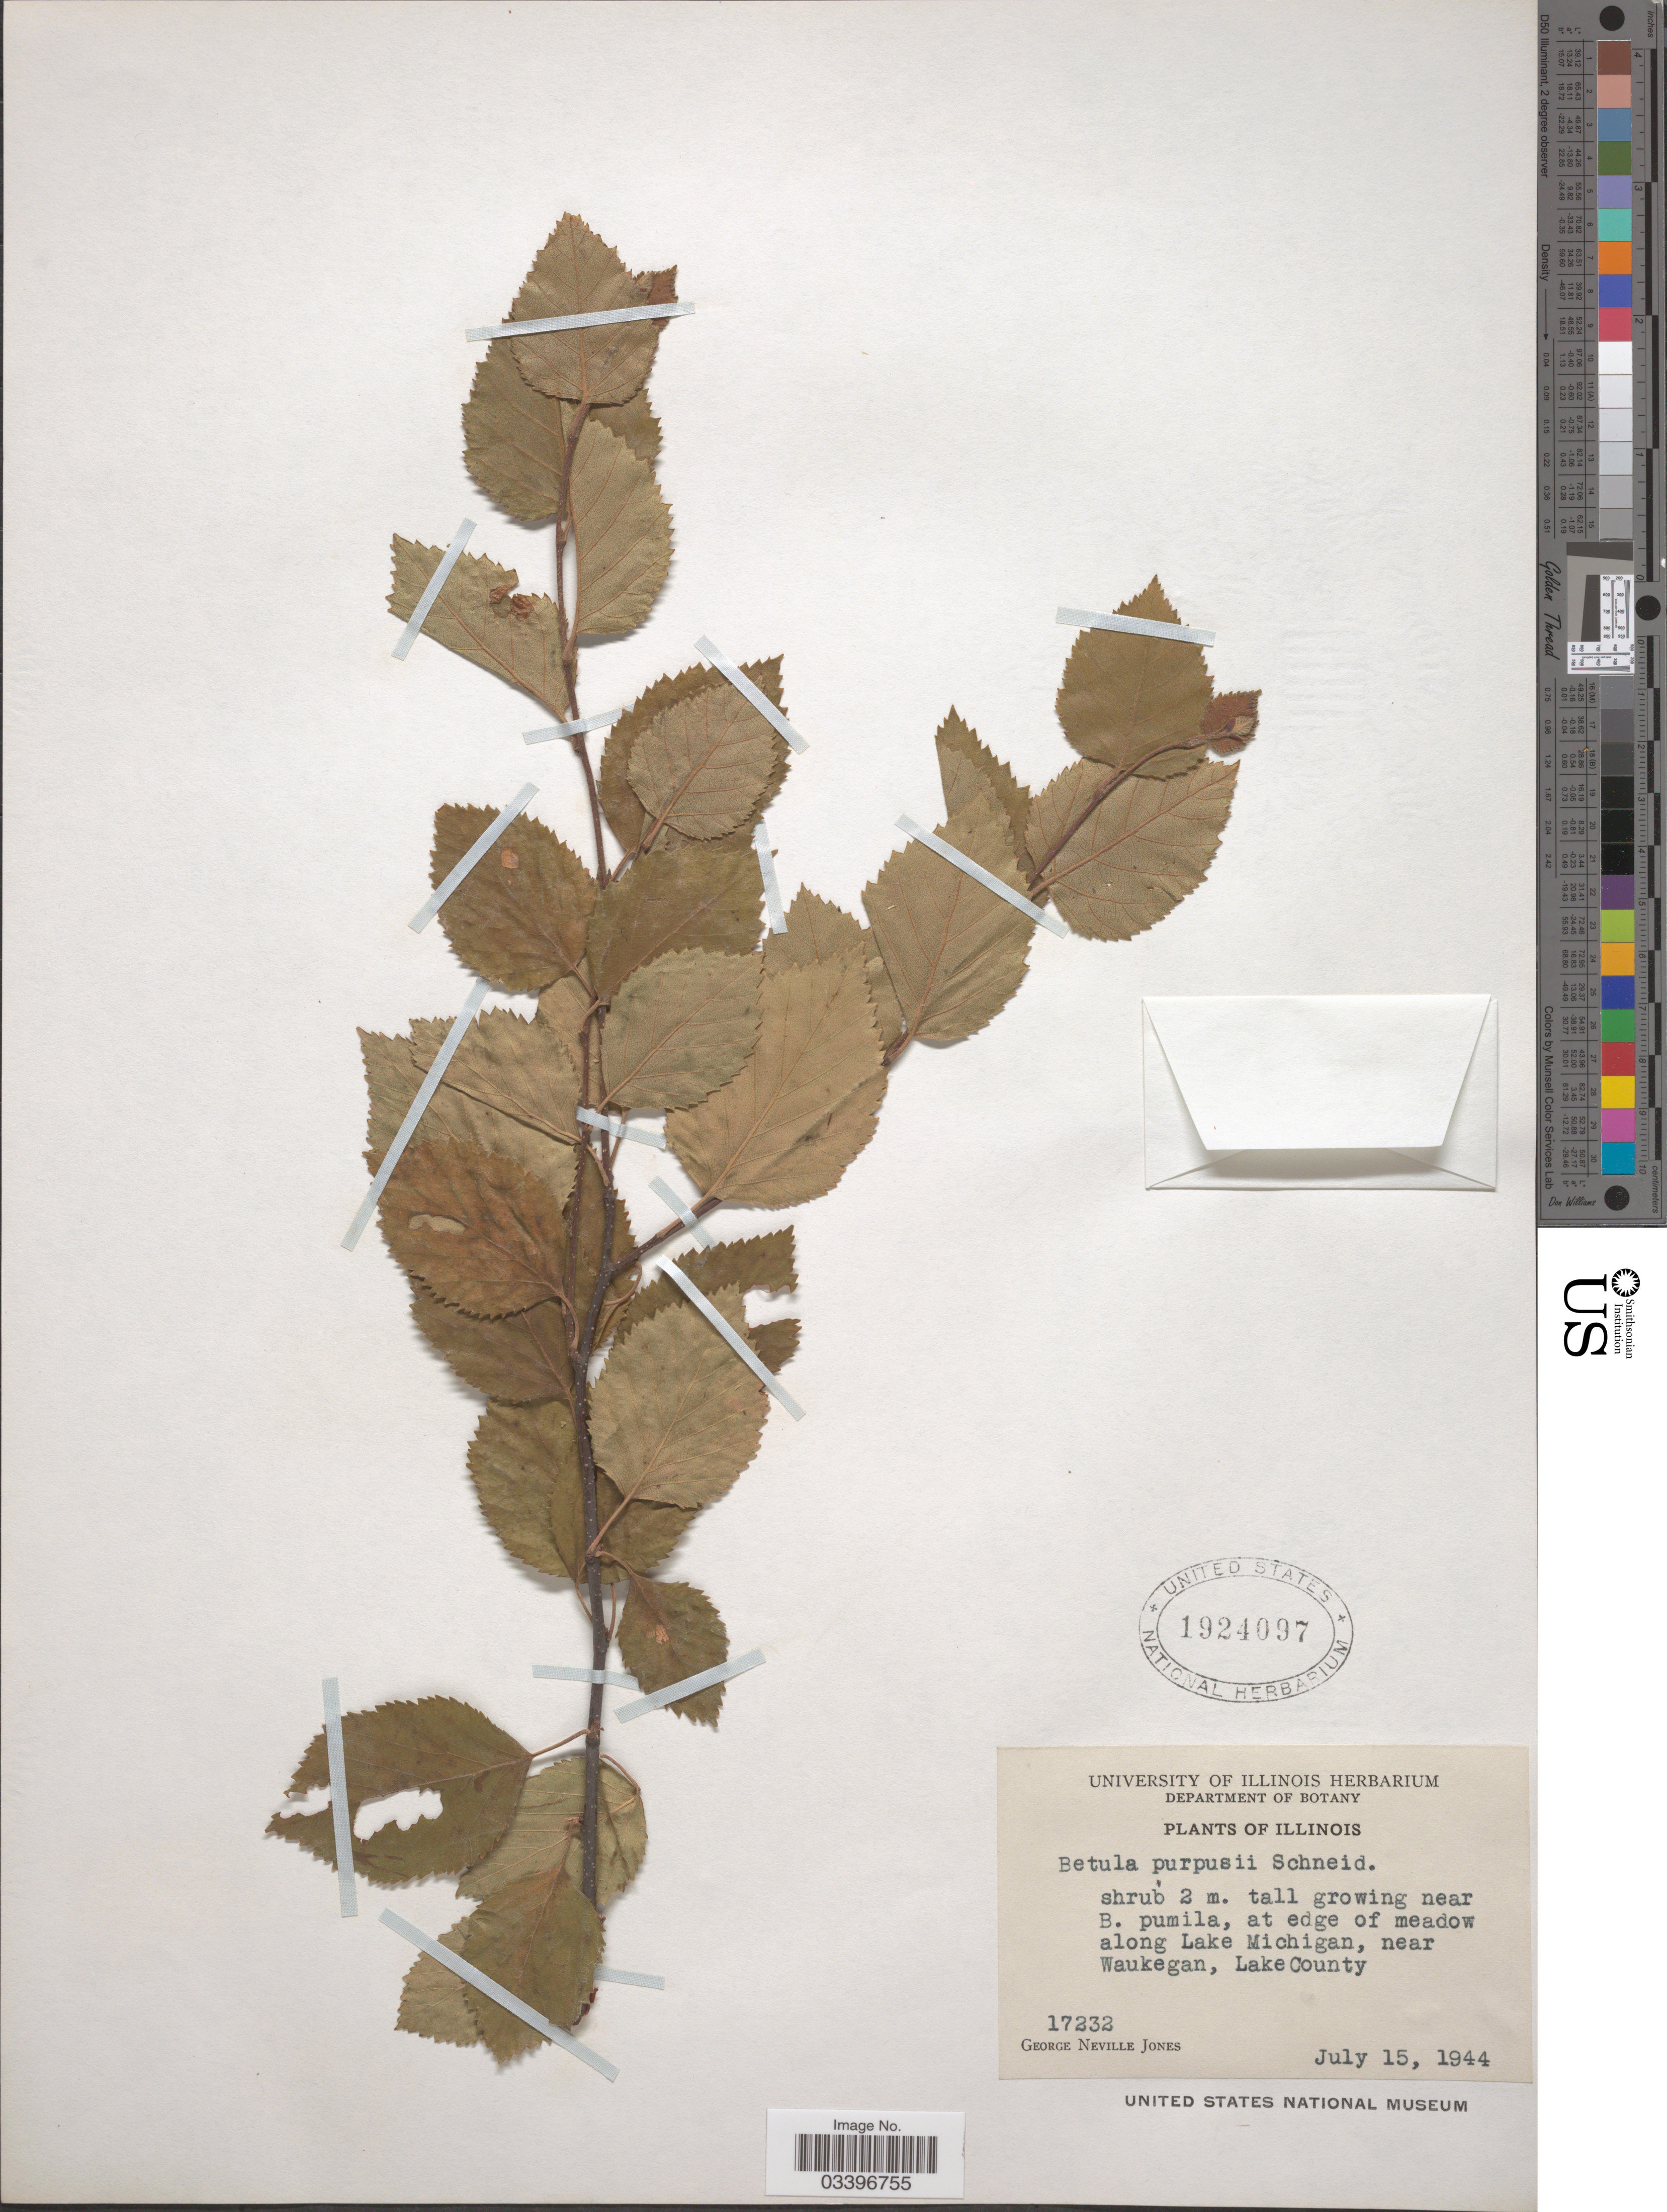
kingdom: Plantae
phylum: Tracheophyta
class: Magnoliopsida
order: Fagales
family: Betulaceae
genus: Betula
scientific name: Betula purpusii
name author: C.K. Schneid.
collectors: G. N. Jones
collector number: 17232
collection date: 1944-07-15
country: United States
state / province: Illinois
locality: At edge of meadow along Lake Michigan, near Waukegan, Lake County.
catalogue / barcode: US 1924097